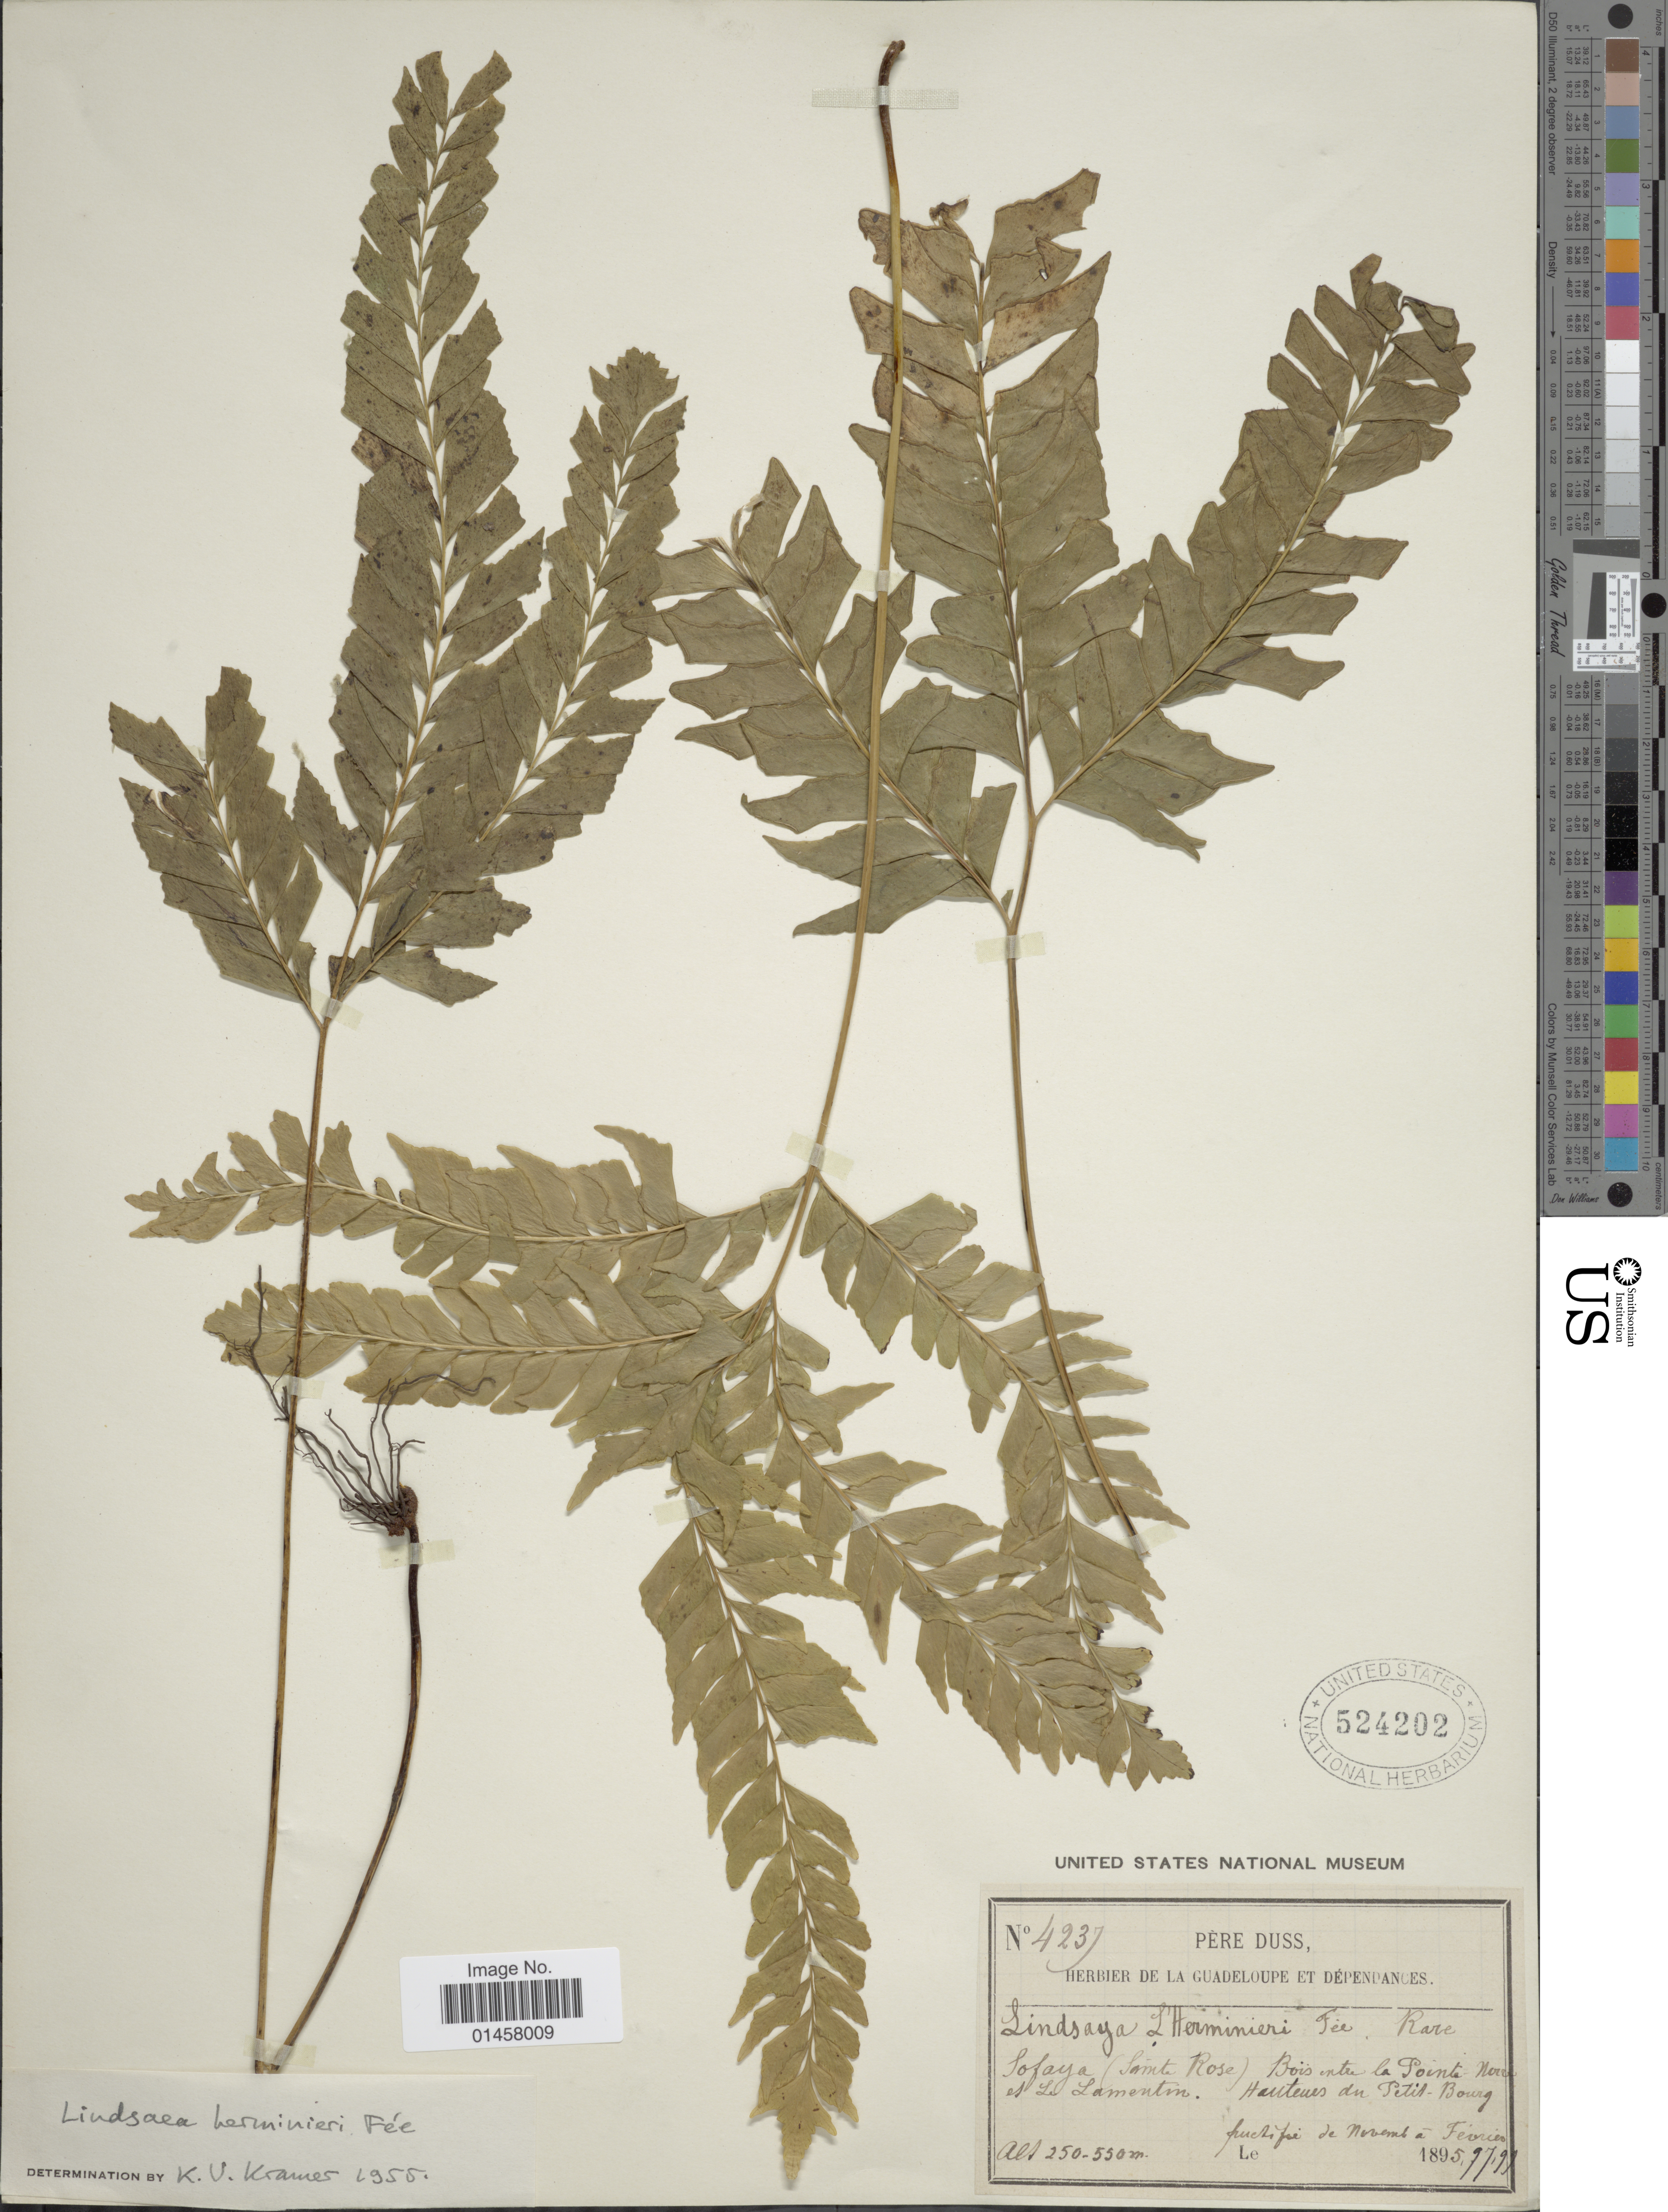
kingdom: Plantae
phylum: Tracheophyta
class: Polypodiopsida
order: Polypodiales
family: Lindsaeaceae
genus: Lindsaea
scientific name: Lindsaea l'herminieri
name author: Fée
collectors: Père Duss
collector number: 4237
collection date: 1895/1899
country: Guadeloupe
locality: Sofaya (Sainte Rose) Bois entre la Pointe Noire et le Lamentin, Hauteurs du Petit-Bourg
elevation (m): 250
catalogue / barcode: US 524202